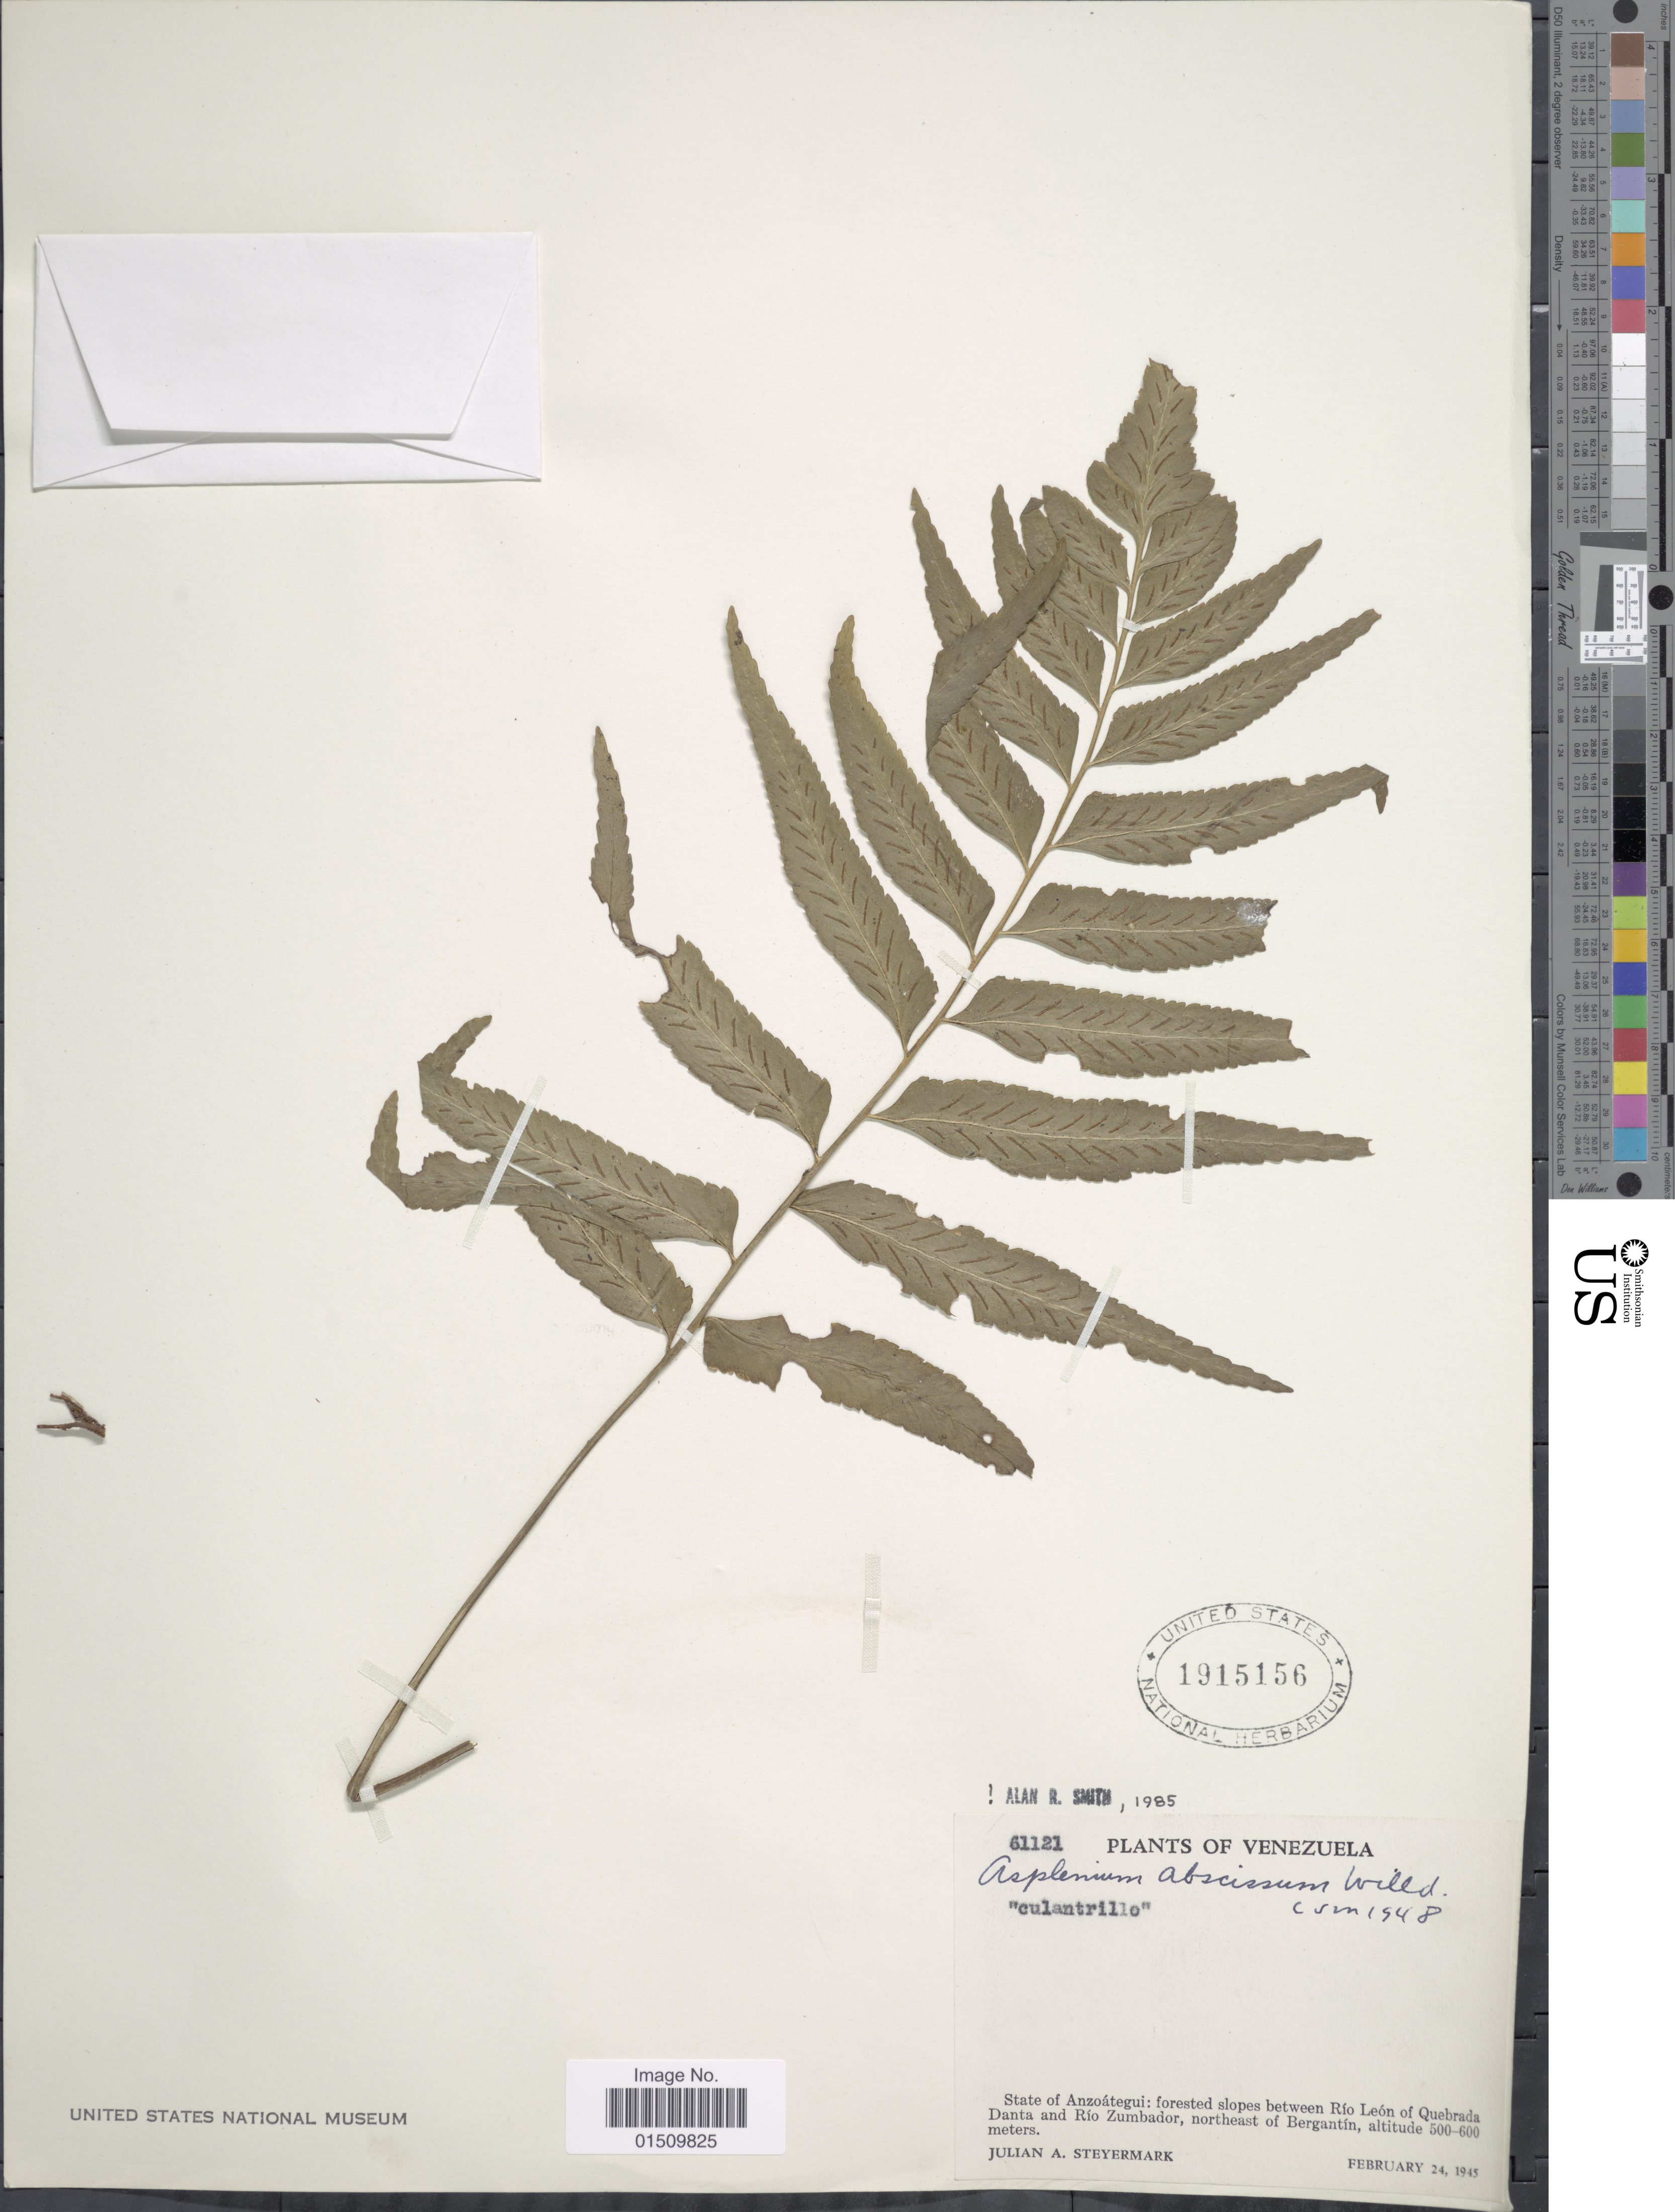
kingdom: Plantae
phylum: Tracheophyta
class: Polypodiopsida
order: Polypodiales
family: Aspleniaceae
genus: Asplenium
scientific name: Asplenium abscissum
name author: Willd.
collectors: J. Steyermark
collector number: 61121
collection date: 1945-02-24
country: Venezuela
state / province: Anzoategui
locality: Venezuela, forested slopes between Rio Leon of Quebrada Danta and Rio Zumbador, northeast of Bergantin.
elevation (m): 500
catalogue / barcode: US 1915156